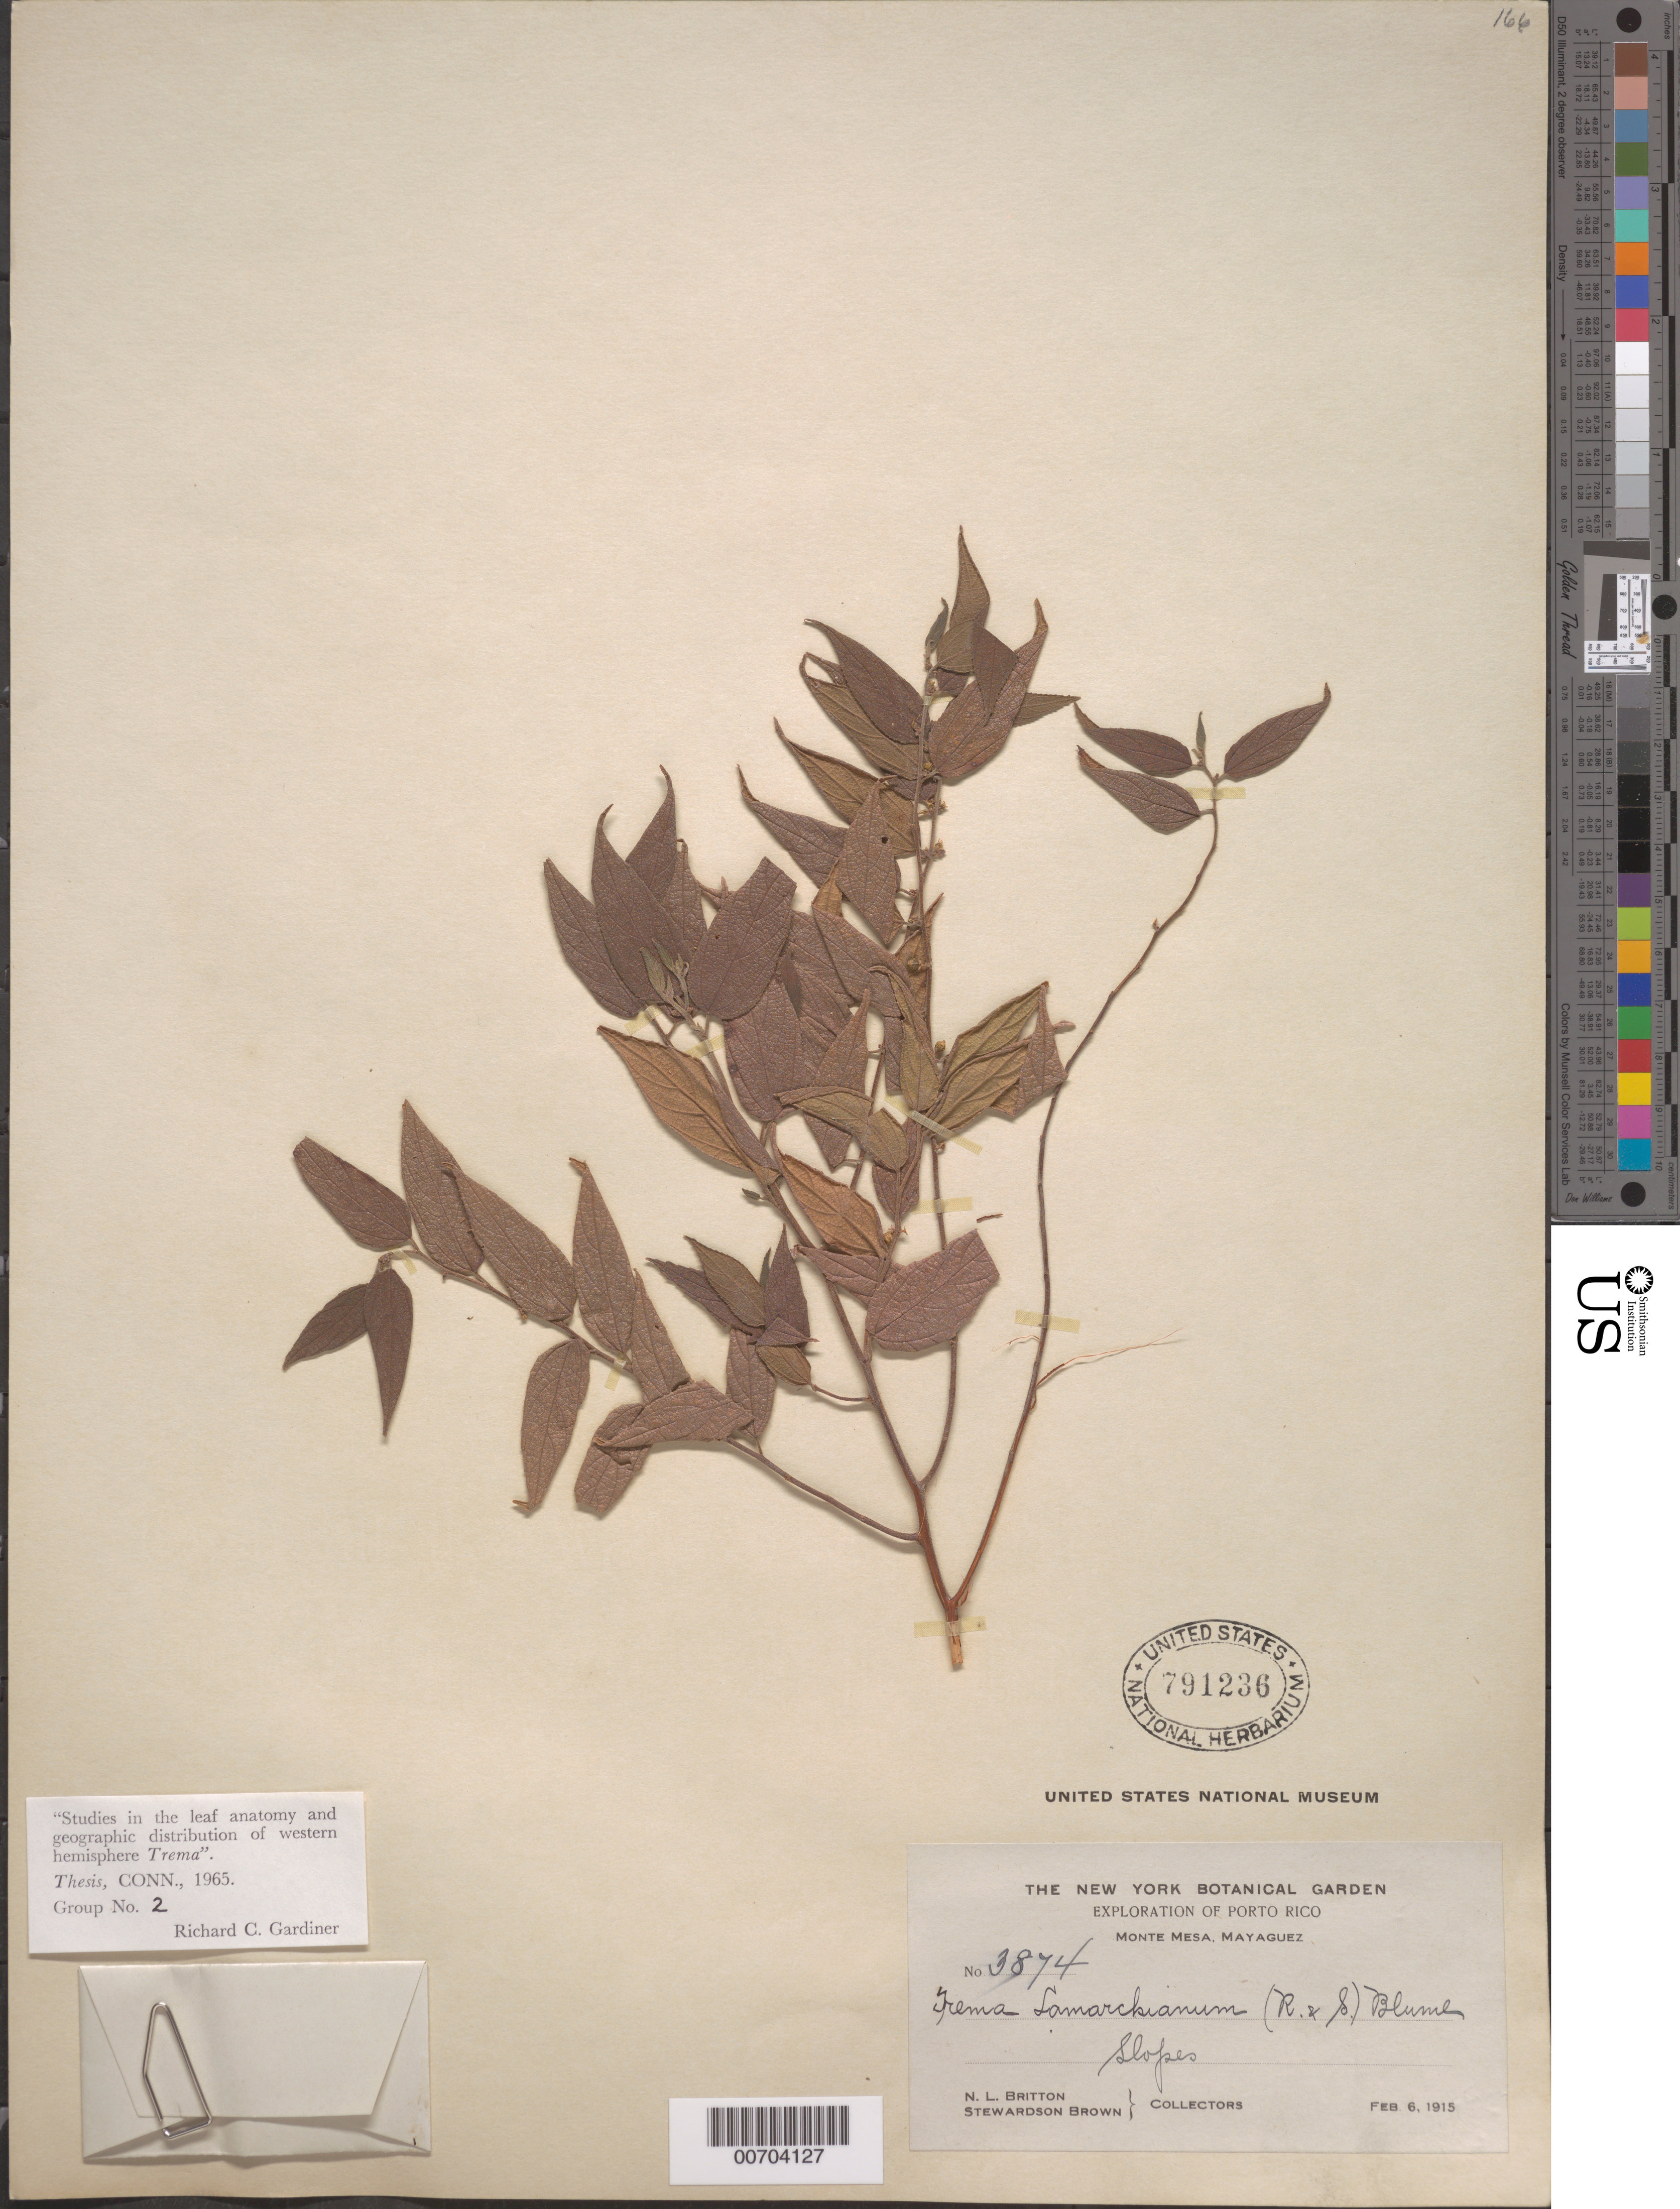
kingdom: Plantae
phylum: Tracheophyta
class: Magnoliopsida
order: Rosales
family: Cannabaceae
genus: Trema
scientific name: Trema lamarckianum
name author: (Schult.) Blume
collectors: N. Britton & S. Brown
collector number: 3874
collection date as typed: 06 Feb 1915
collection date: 1915-02-06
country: Puerto Rico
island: Greater Antilles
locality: Monte Mesa, Mayaguez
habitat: slopes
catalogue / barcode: US 791236